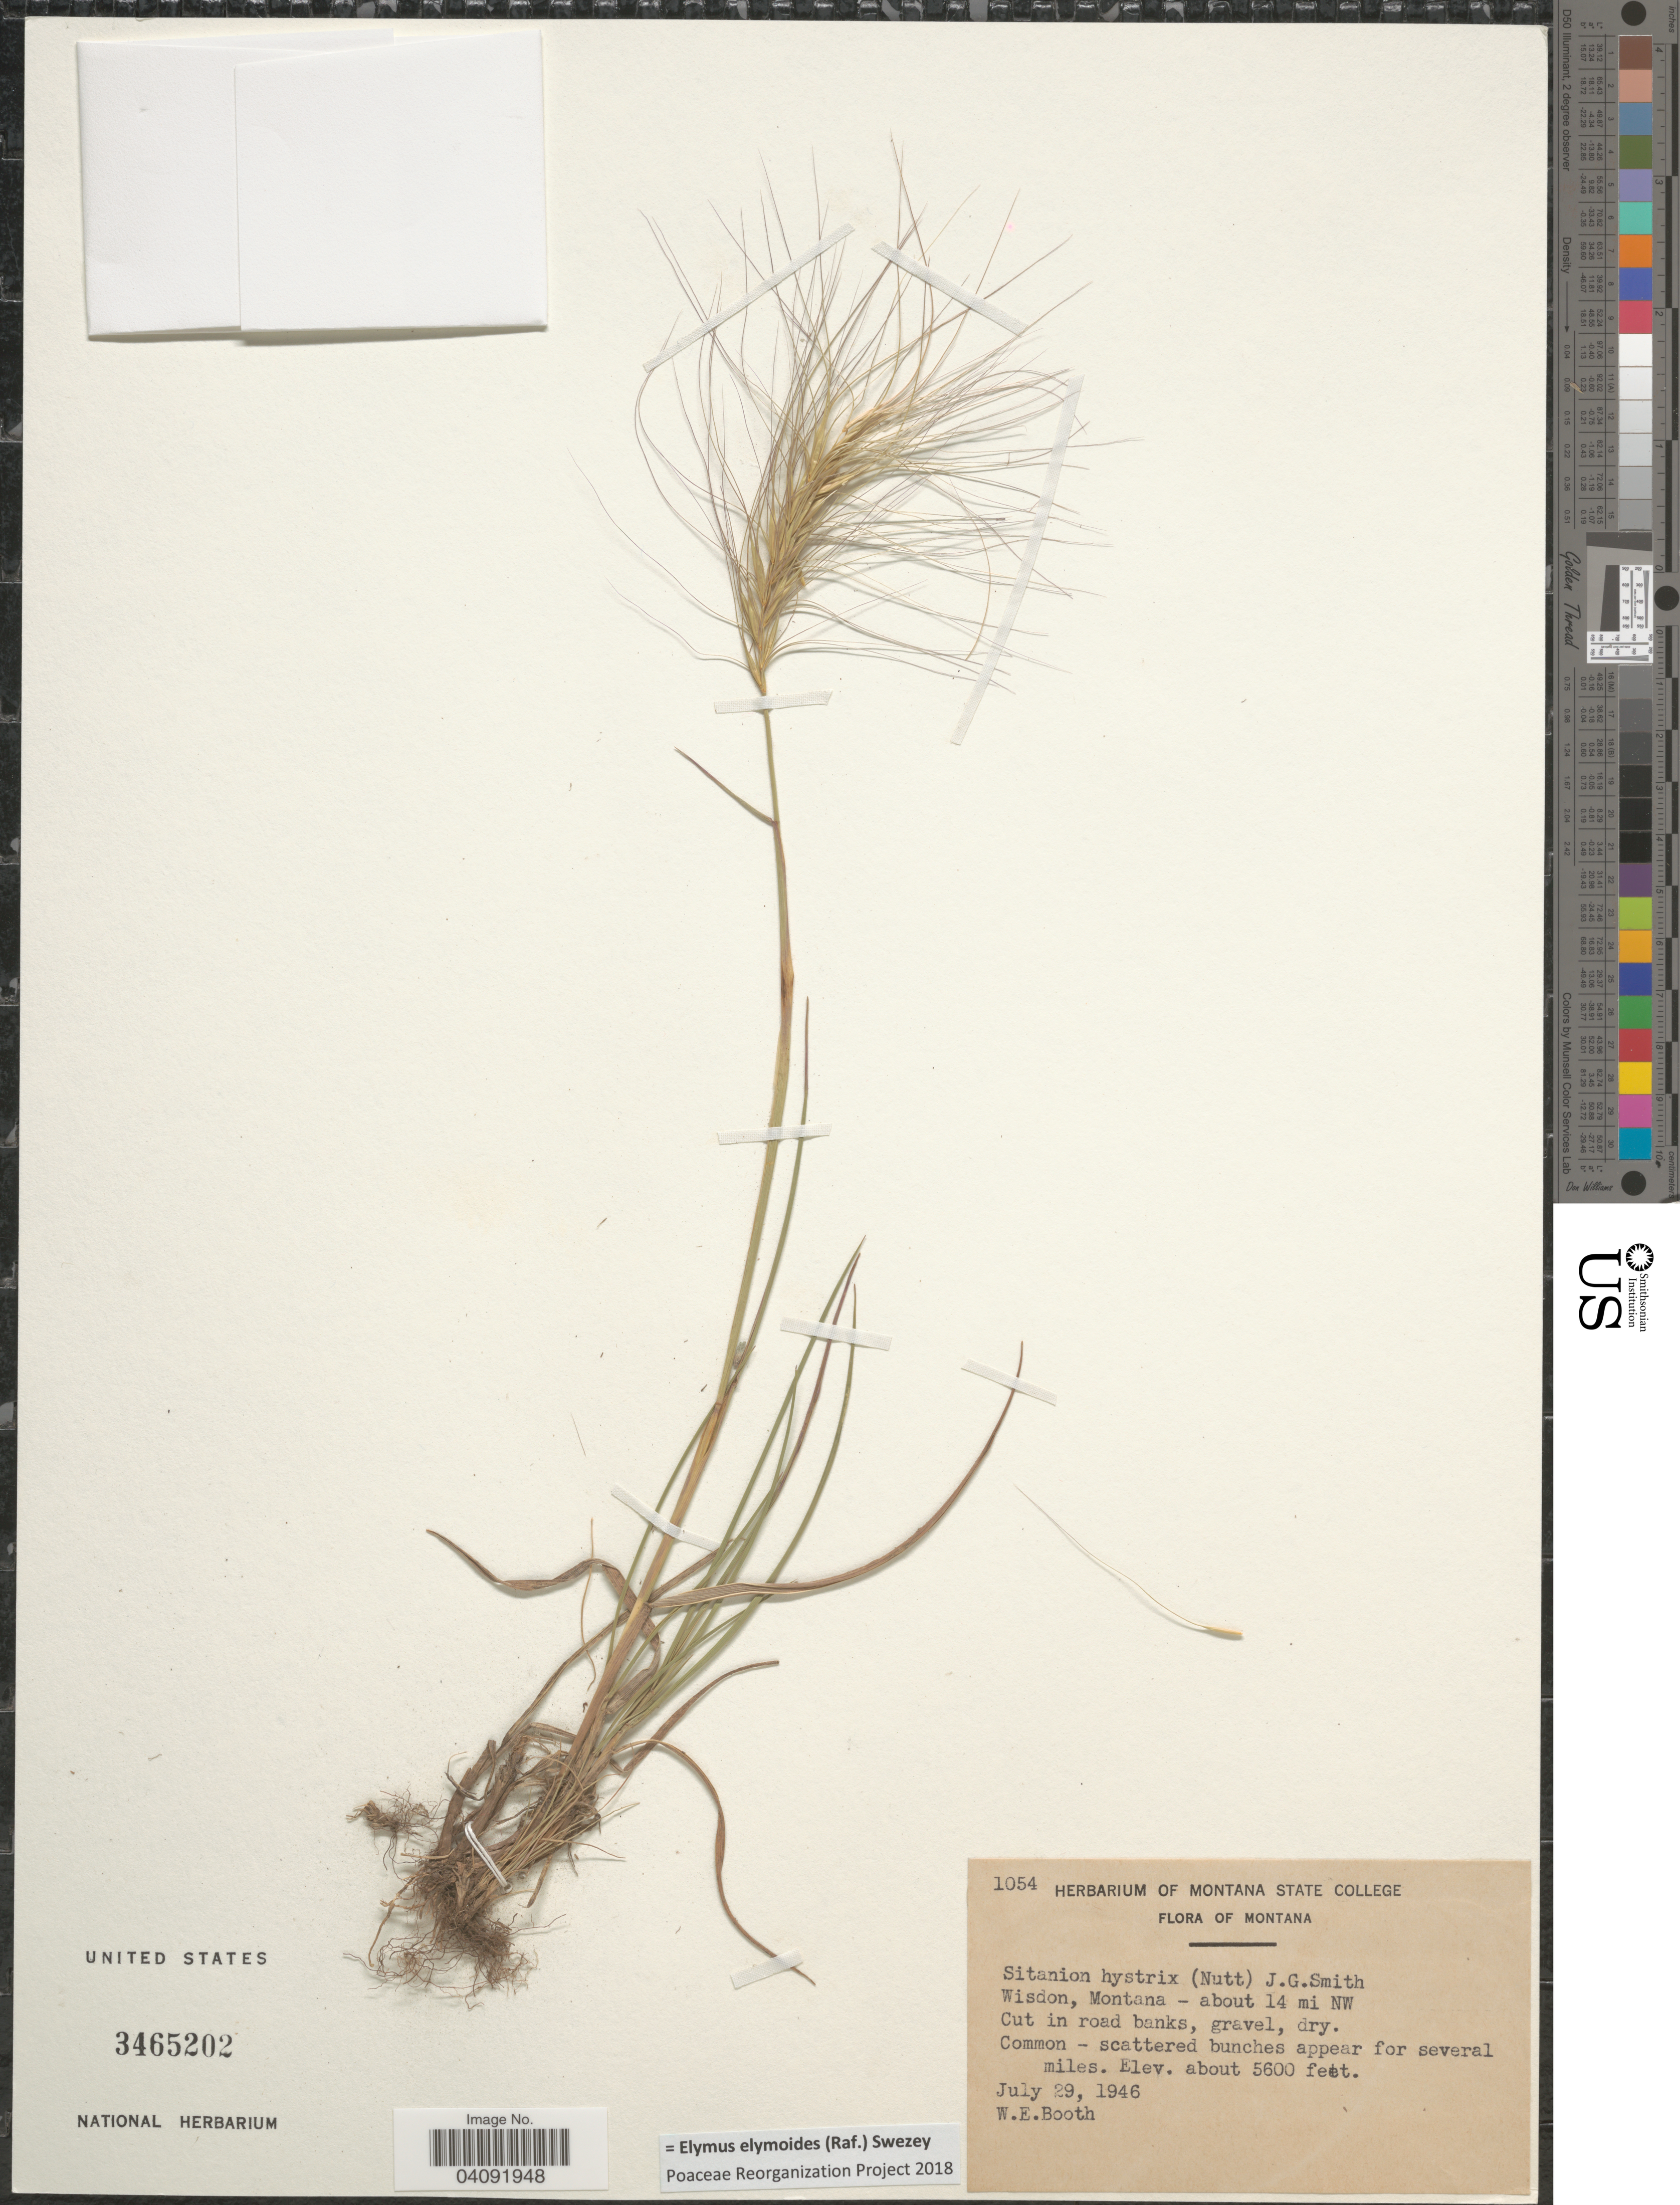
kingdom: Plantae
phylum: Tracheophyta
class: Liliopsida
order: Poales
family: Poaceae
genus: Elymus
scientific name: Elymus elymoides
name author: (Raf.) Swezey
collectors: W. Booth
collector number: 1054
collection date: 1946-07-29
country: United States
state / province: Montana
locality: Wisdon - about 14 mi NW Cut in road banks, gravel, dry. Common - scattered bunches appear for several miles.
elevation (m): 1707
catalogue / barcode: US 3465202